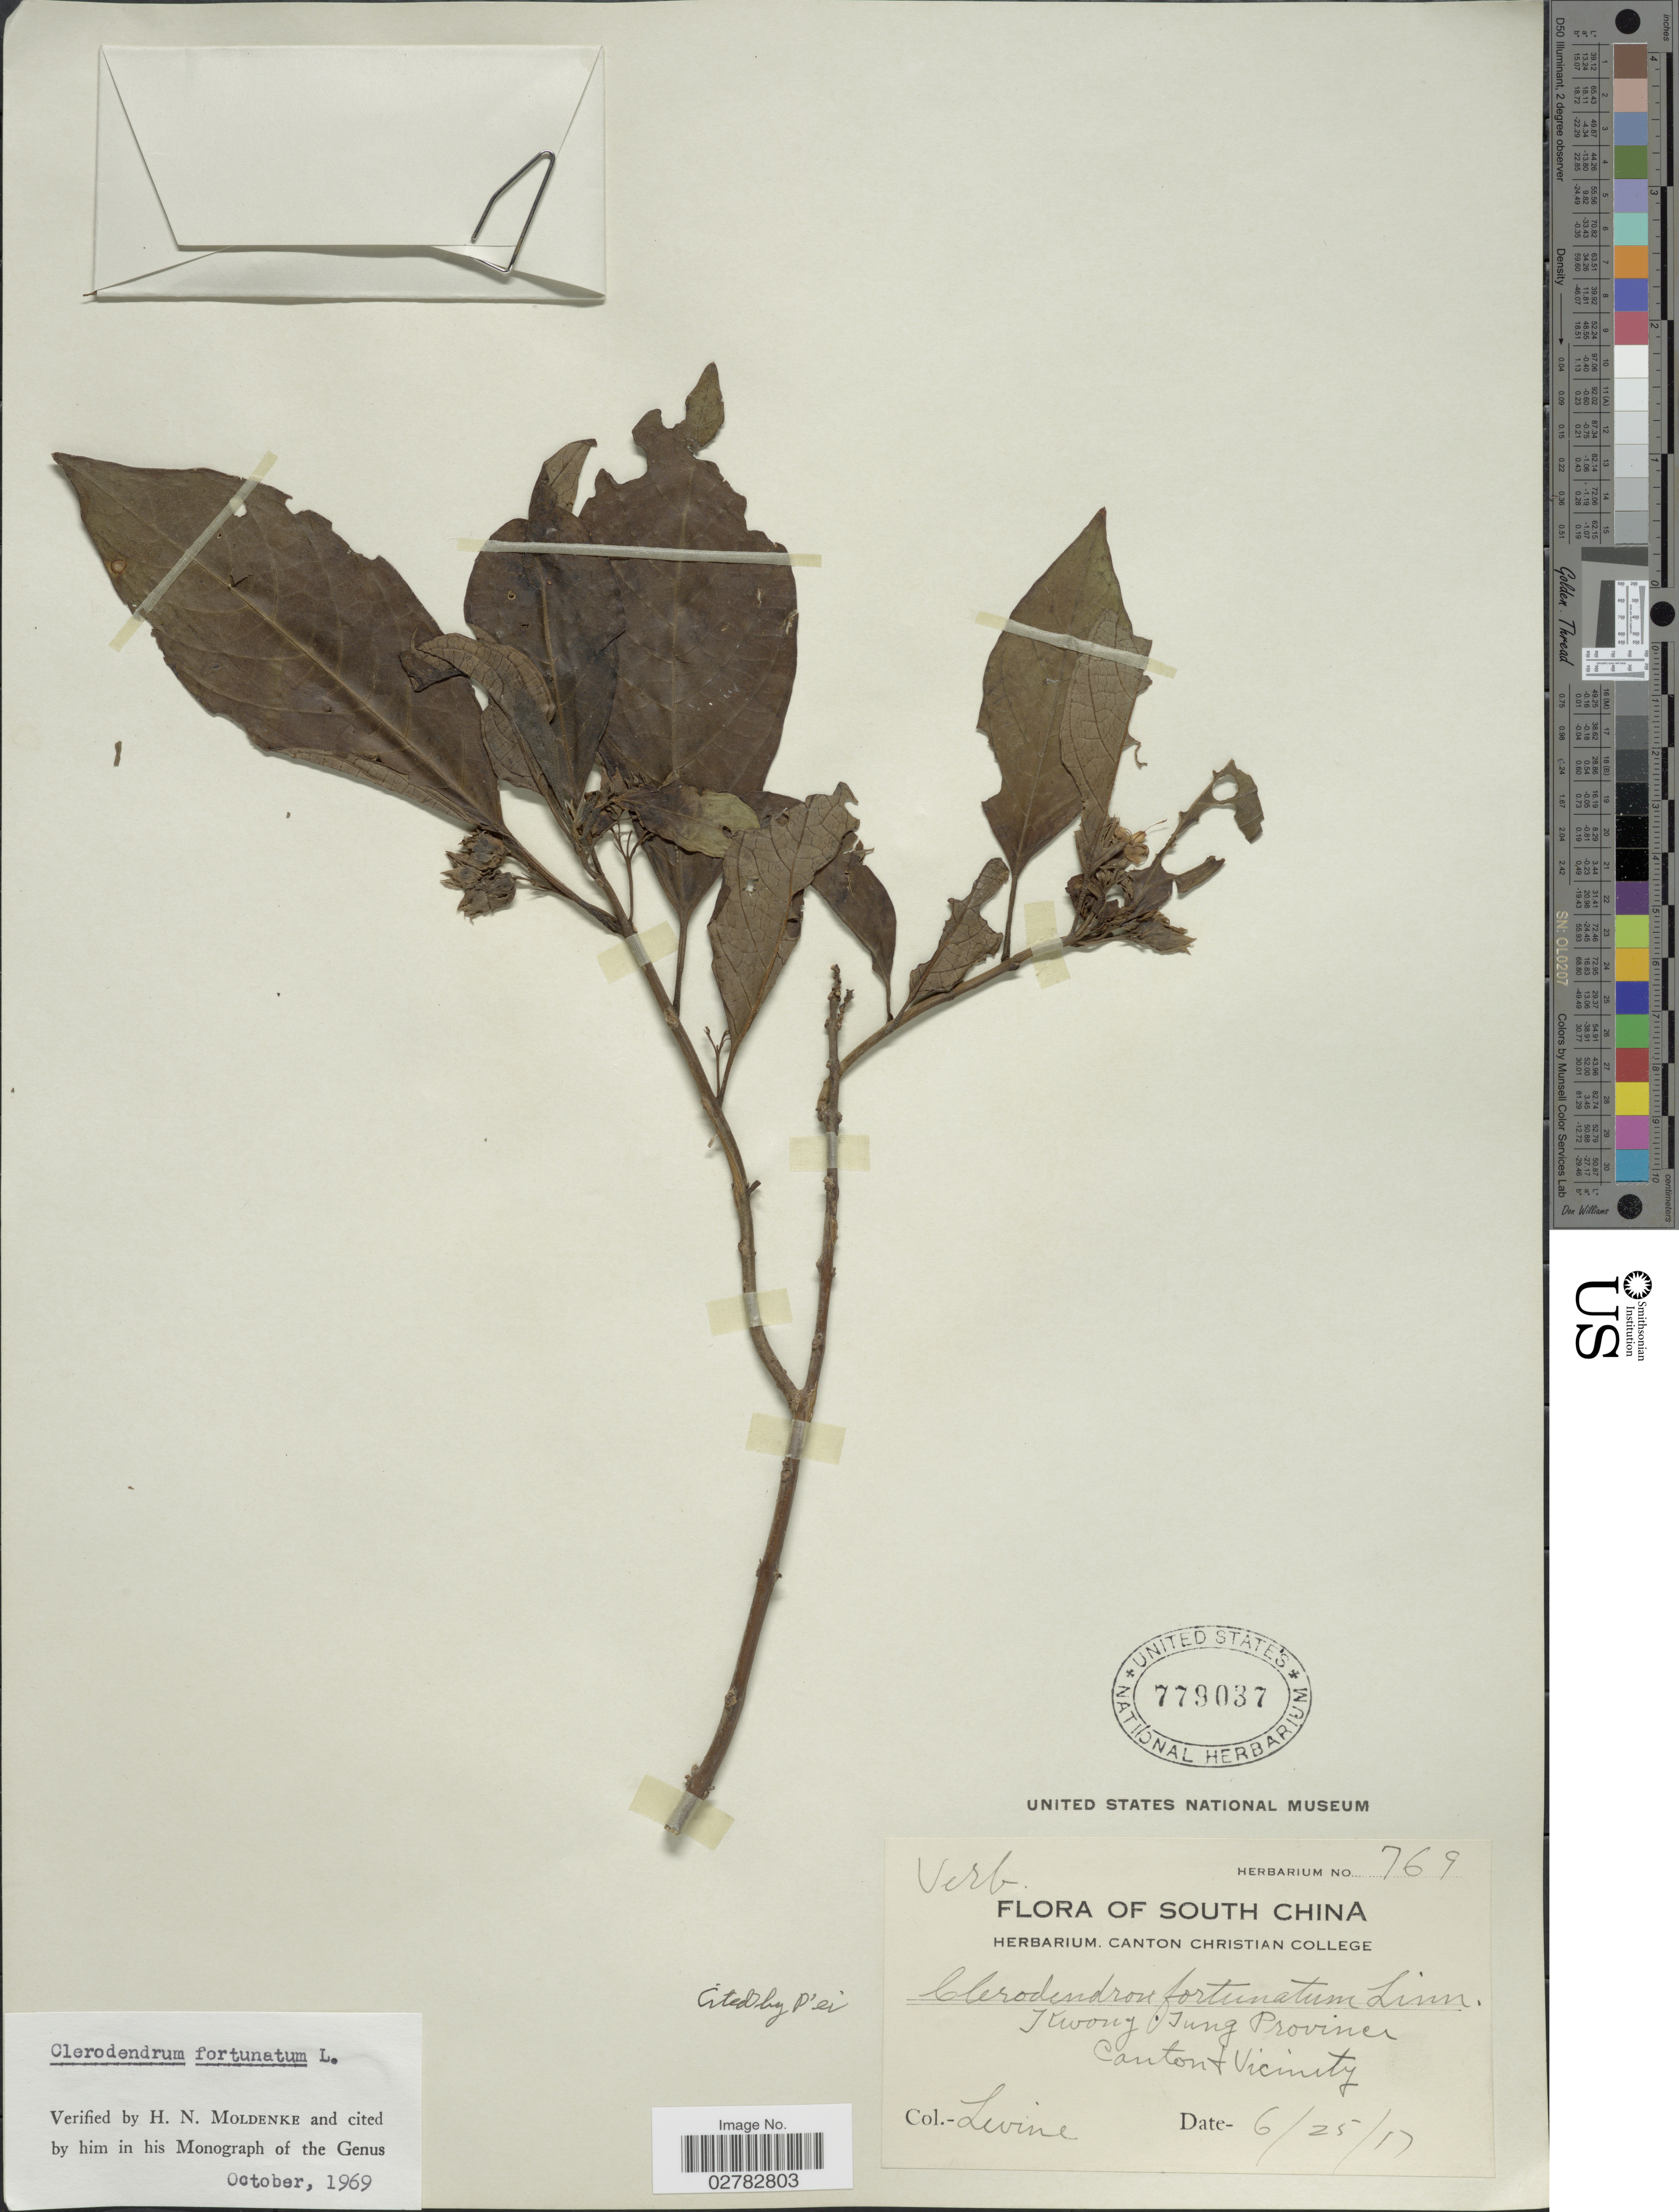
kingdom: Plantae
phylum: Tracheophyta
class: Magnoliopsida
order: Lamiales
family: Lamiaceae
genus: Clerodendrum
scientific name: Clerodendrum fortunatum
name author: L.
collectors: -. Levine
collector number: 769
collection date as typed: Transcribed d/m/y: 25/6/17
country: China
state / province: Guangdong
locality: South China. Kwong Tung Province. Canton & Vicinity.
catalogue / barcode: US 779037